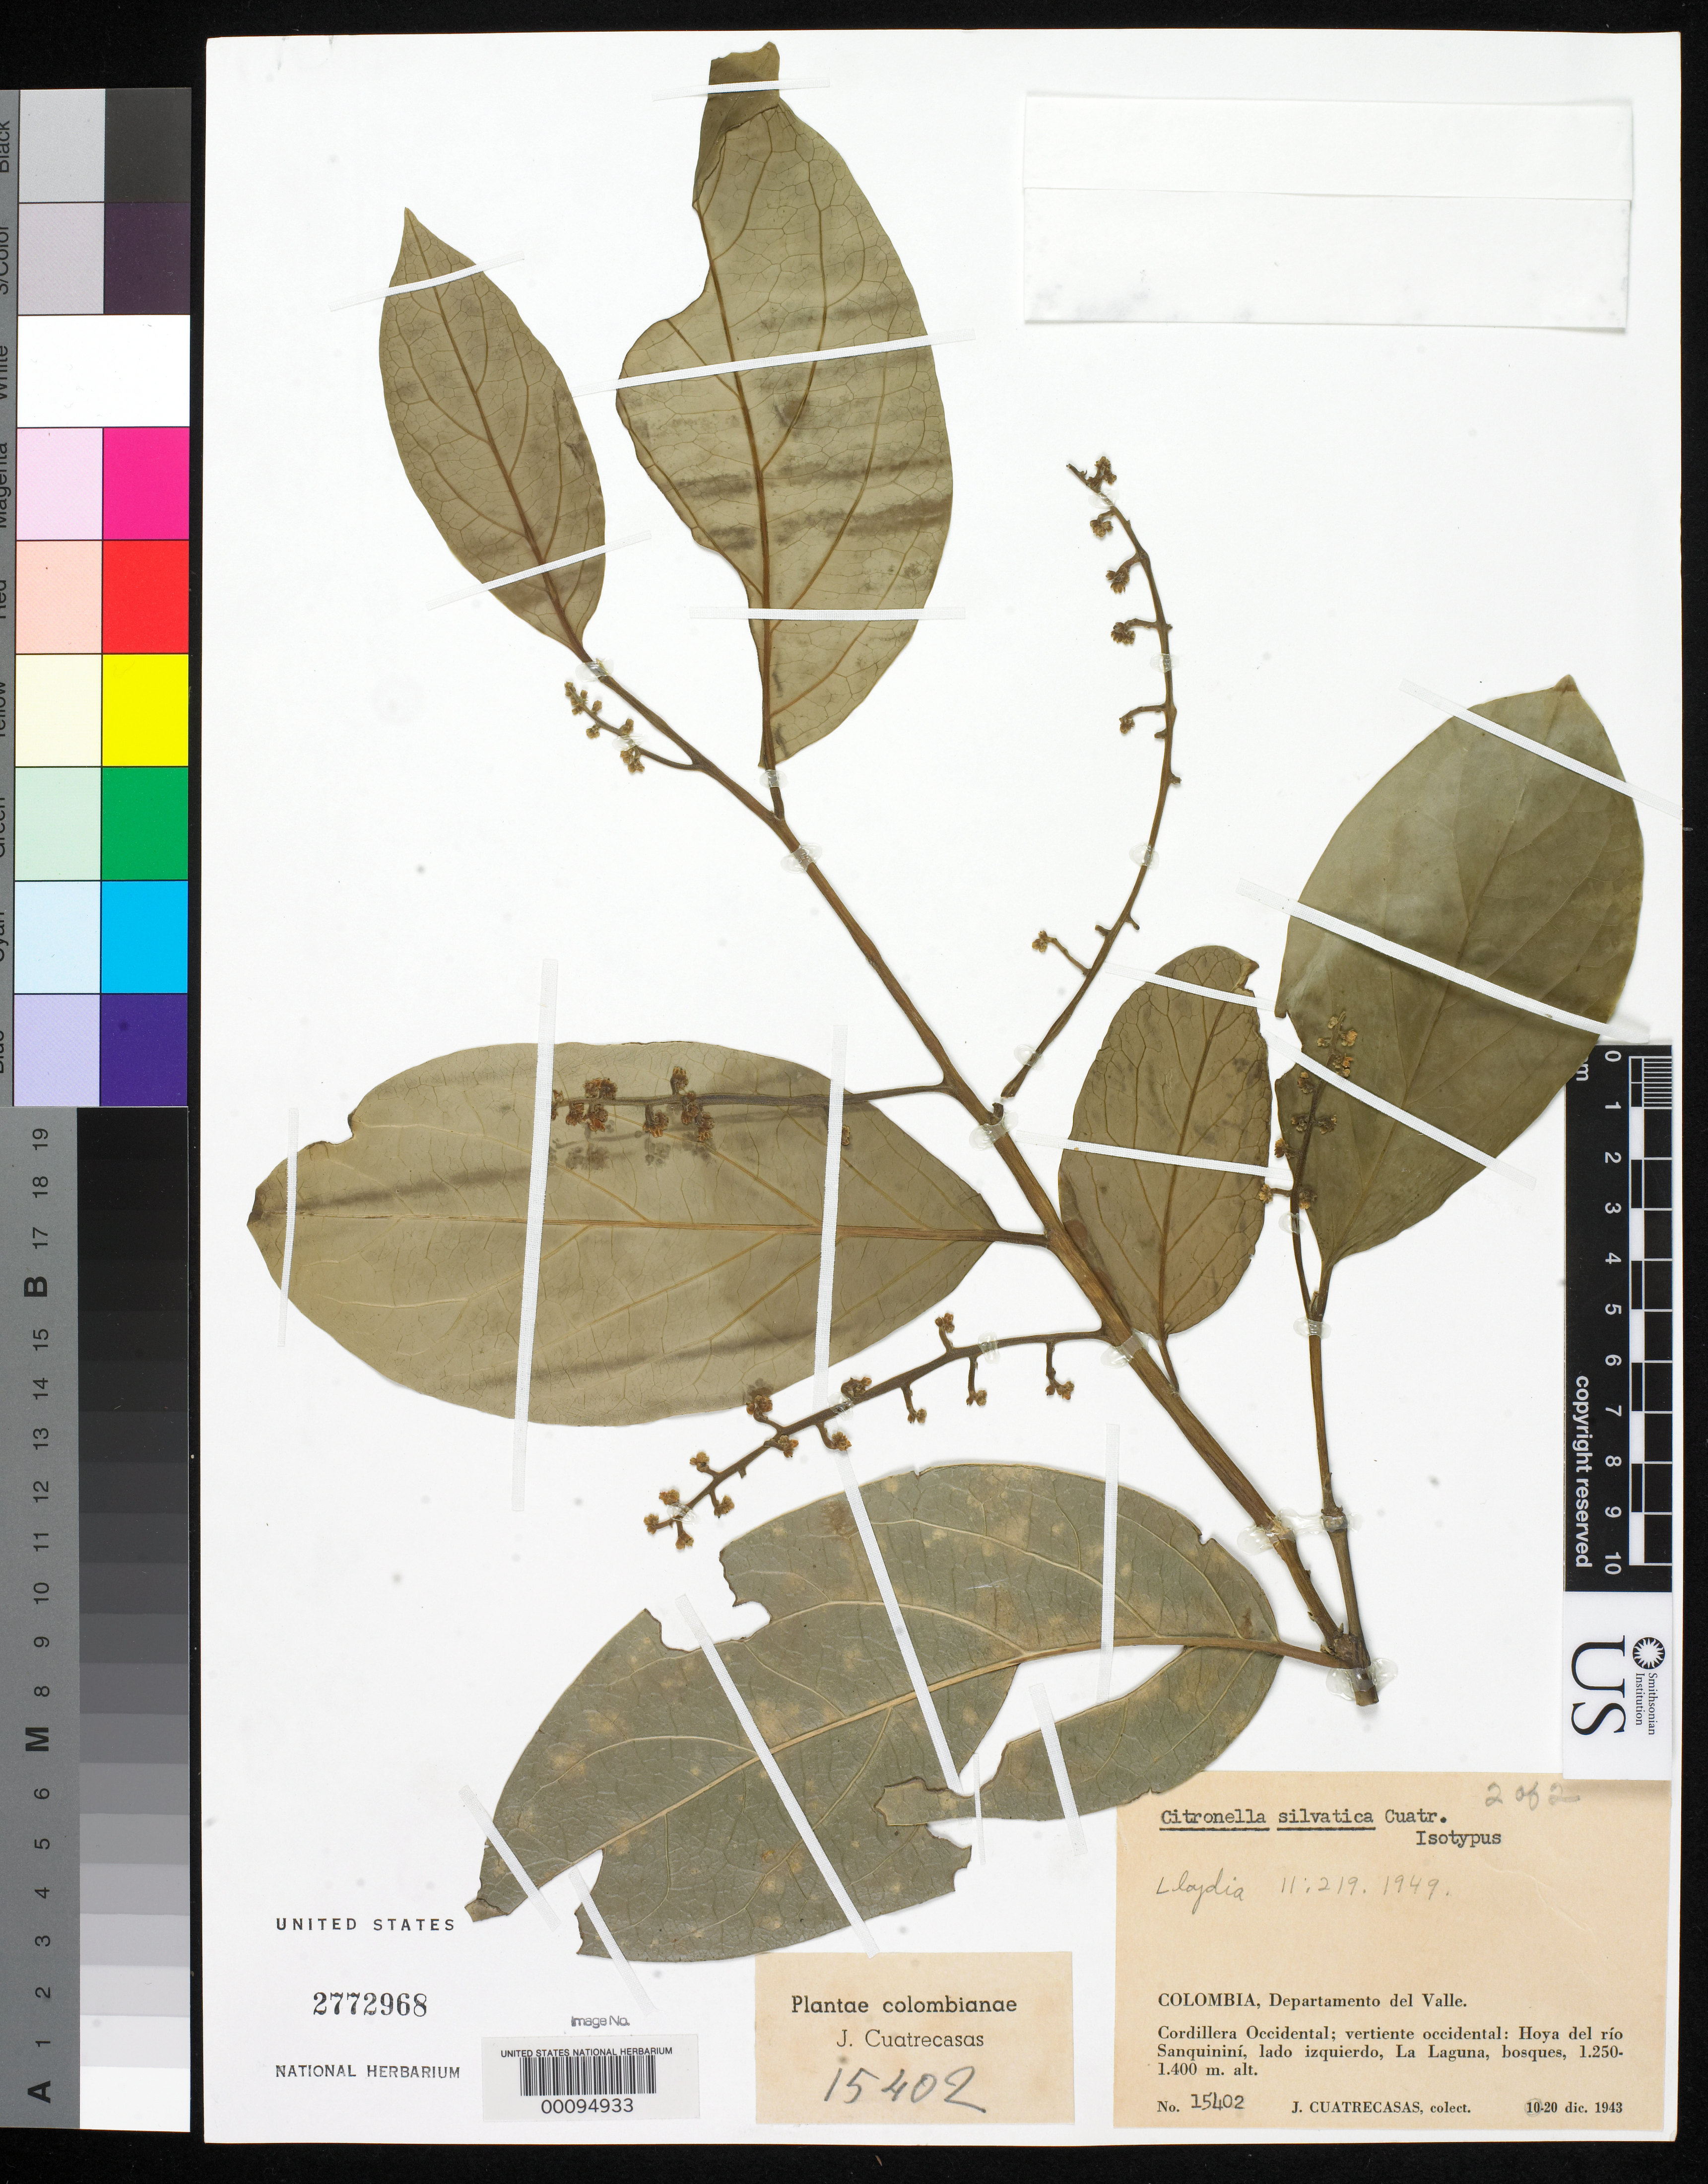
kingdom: Plantae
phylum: Tracheophyta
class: Magnoliopsida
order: Cardiopteridales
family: Cardiopteridaceae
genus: Citronella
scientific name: Citronella silvatica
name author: Cuatrec.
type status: Isotype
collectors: J. Cuatrecasas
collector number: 15402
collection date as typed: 10 Dec 1943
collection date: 1943-12-10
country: Colombia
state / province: Valle del Cauca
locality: Cordillera Occidental, Vertiente Occidental, Hoya del Rio Sanquinini, La Laguna.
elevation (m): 1250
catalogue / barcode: US 2772968